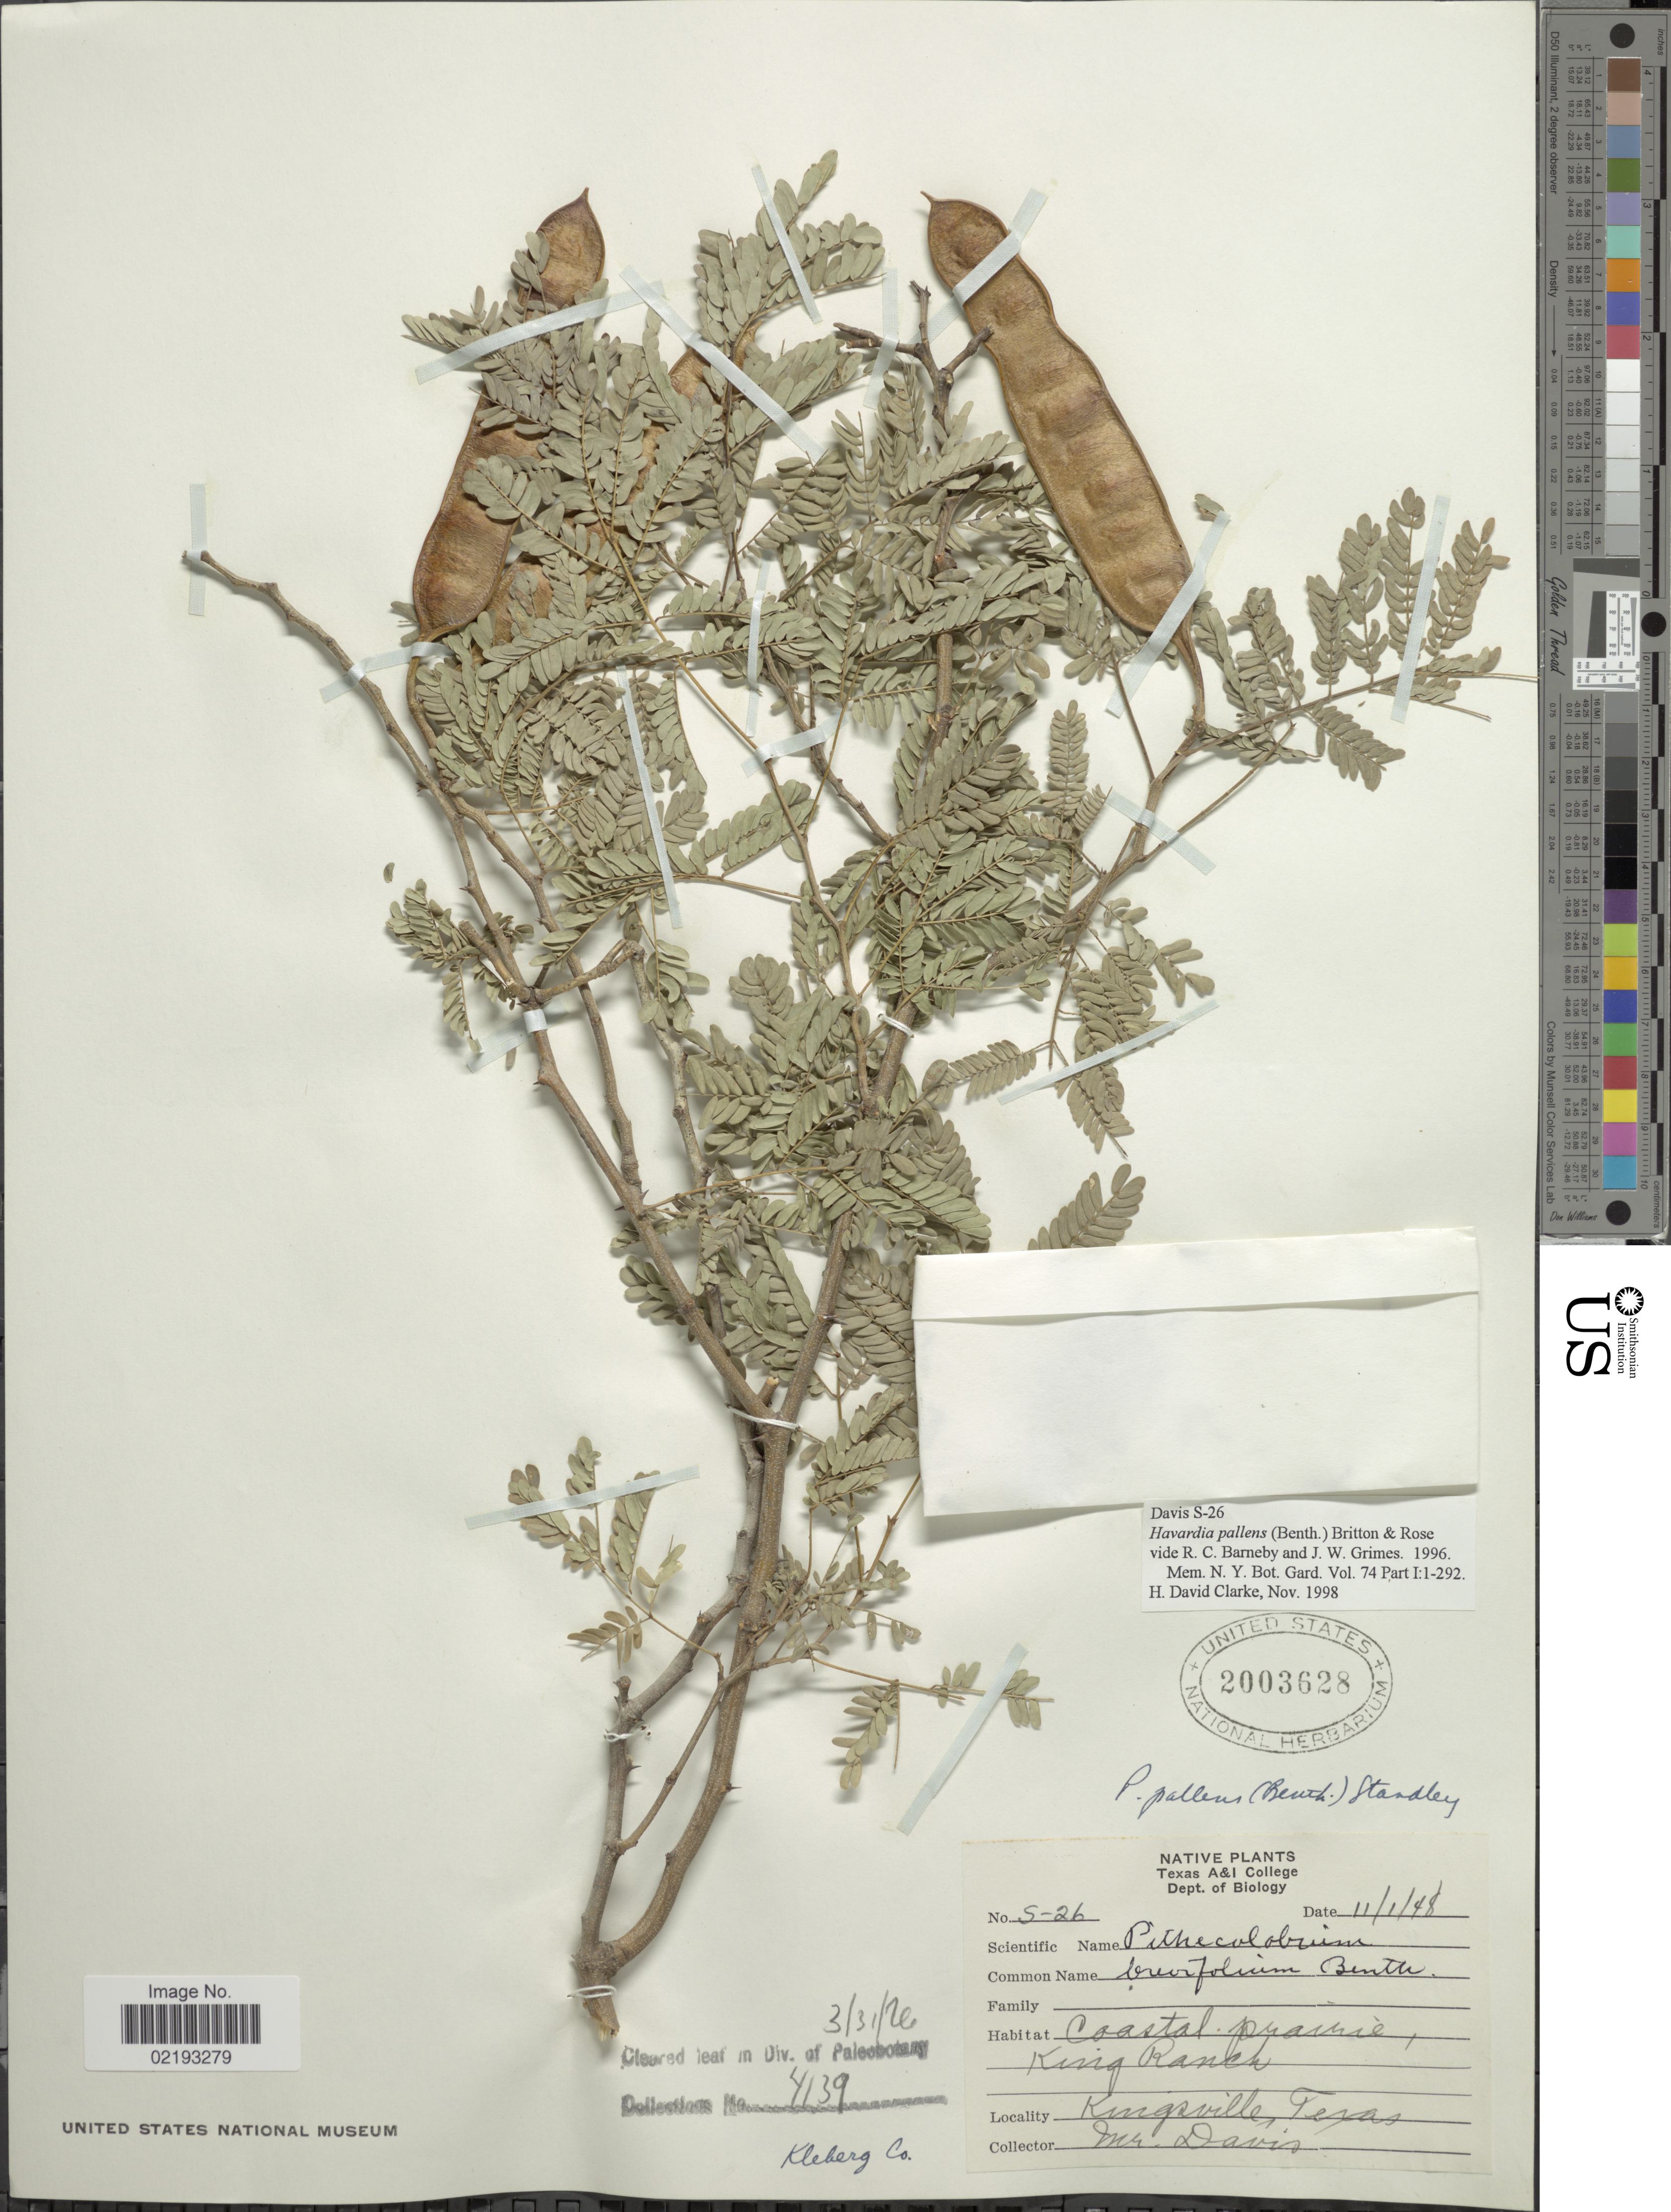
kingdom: Plantae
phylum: Tracheophyta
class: Magnoliopsida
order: Fabales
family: Fabaceae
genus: Havardia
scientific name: Havardia pallens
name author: (Benth.) Britton & Rose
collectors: -. Davis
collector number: S-26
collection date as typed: Transcribed d/m/y: 1/11/48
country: United States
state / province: Texas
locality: Coastal prairie, King Ranch, Kingsville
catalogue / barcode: US 2003628